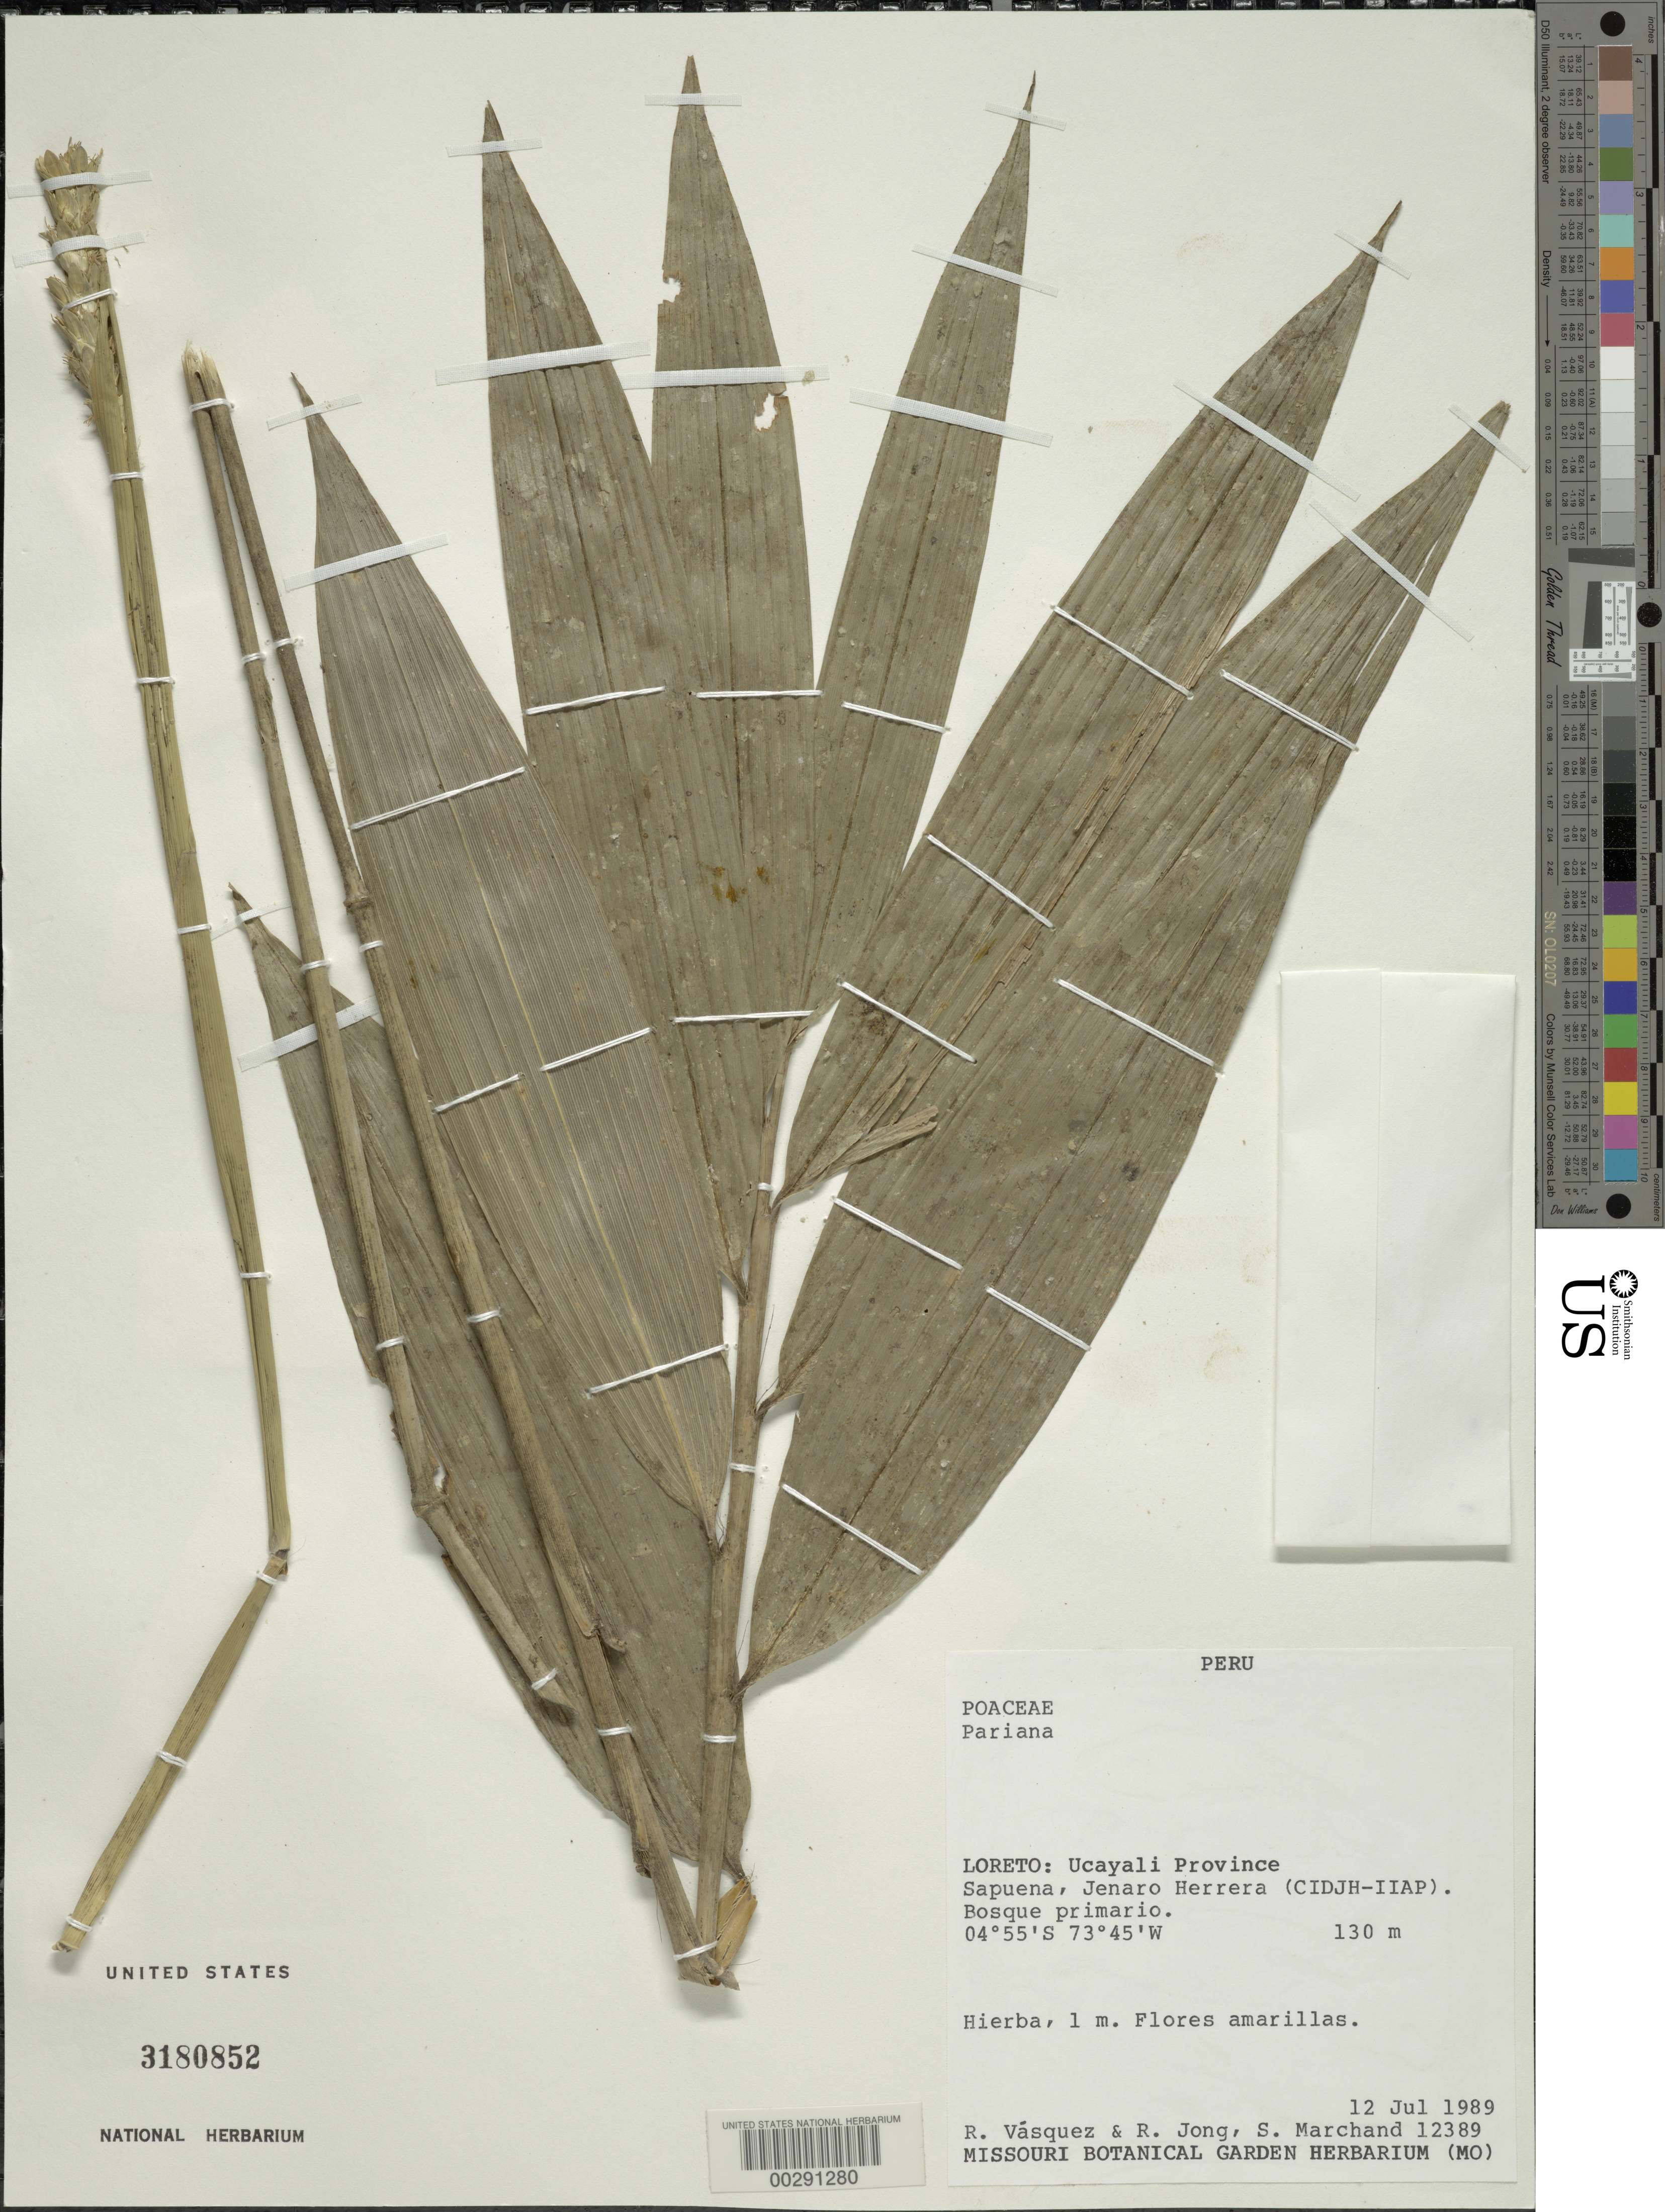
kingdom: Plantae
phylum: Tracheophyta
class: Liliopsida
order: Poales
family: Poaceae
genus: Pariana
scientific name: Pariana sp.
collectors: R. Vasquez, R. Jong & S. Marchand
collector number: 12389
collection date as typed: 12 Jul 1989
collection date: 1989-07-12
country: Peru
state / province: Loreto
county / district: Requena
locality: Sepuena, jenaro herrera (cidjh-iiap)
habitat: Primary forest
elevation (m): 130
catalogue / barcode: US 3180852